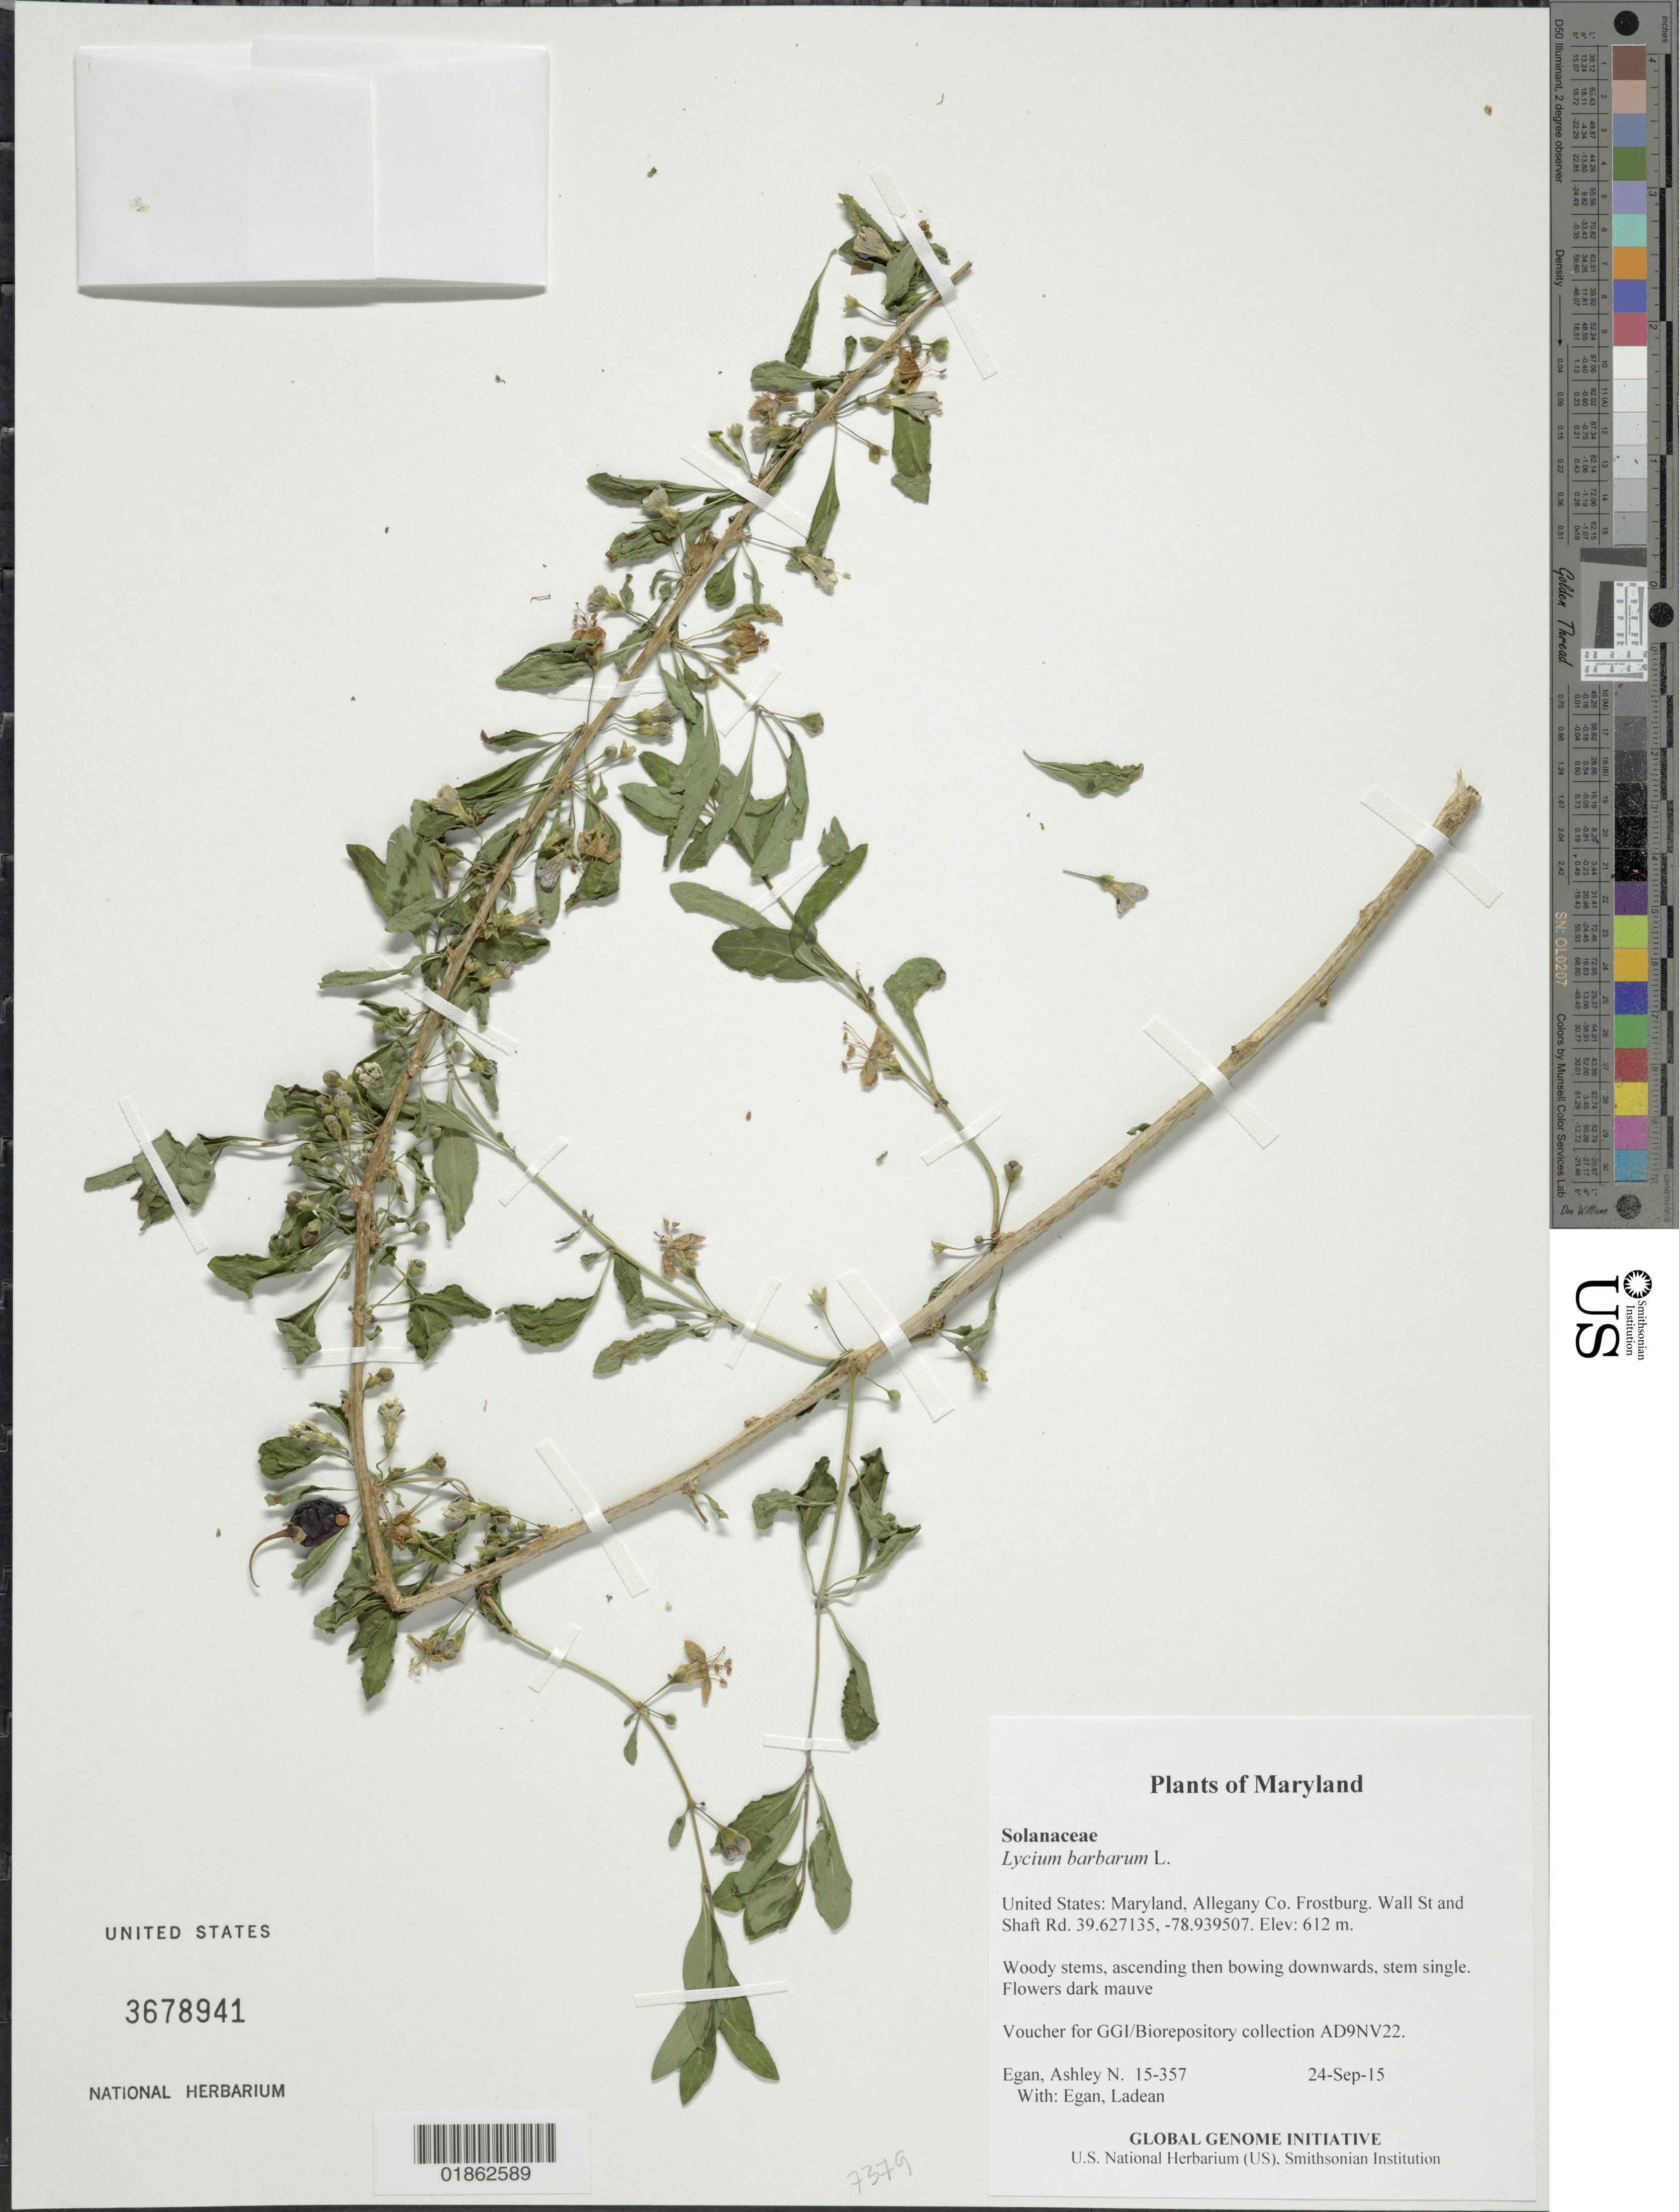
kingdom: Plantae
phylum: Tracheophyta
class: Magnoliopsida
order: Solanales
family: Solanaceae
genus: Lycium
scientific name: Lycium barbarum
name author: L.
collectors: A. N. Egan & L. Egan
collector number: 15-357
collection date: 2015-09-24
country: United States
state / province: Maryland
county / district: Allegany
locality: Frostburg. Wall St and Shaft Rd.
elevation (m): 612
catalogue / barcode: US 3678941